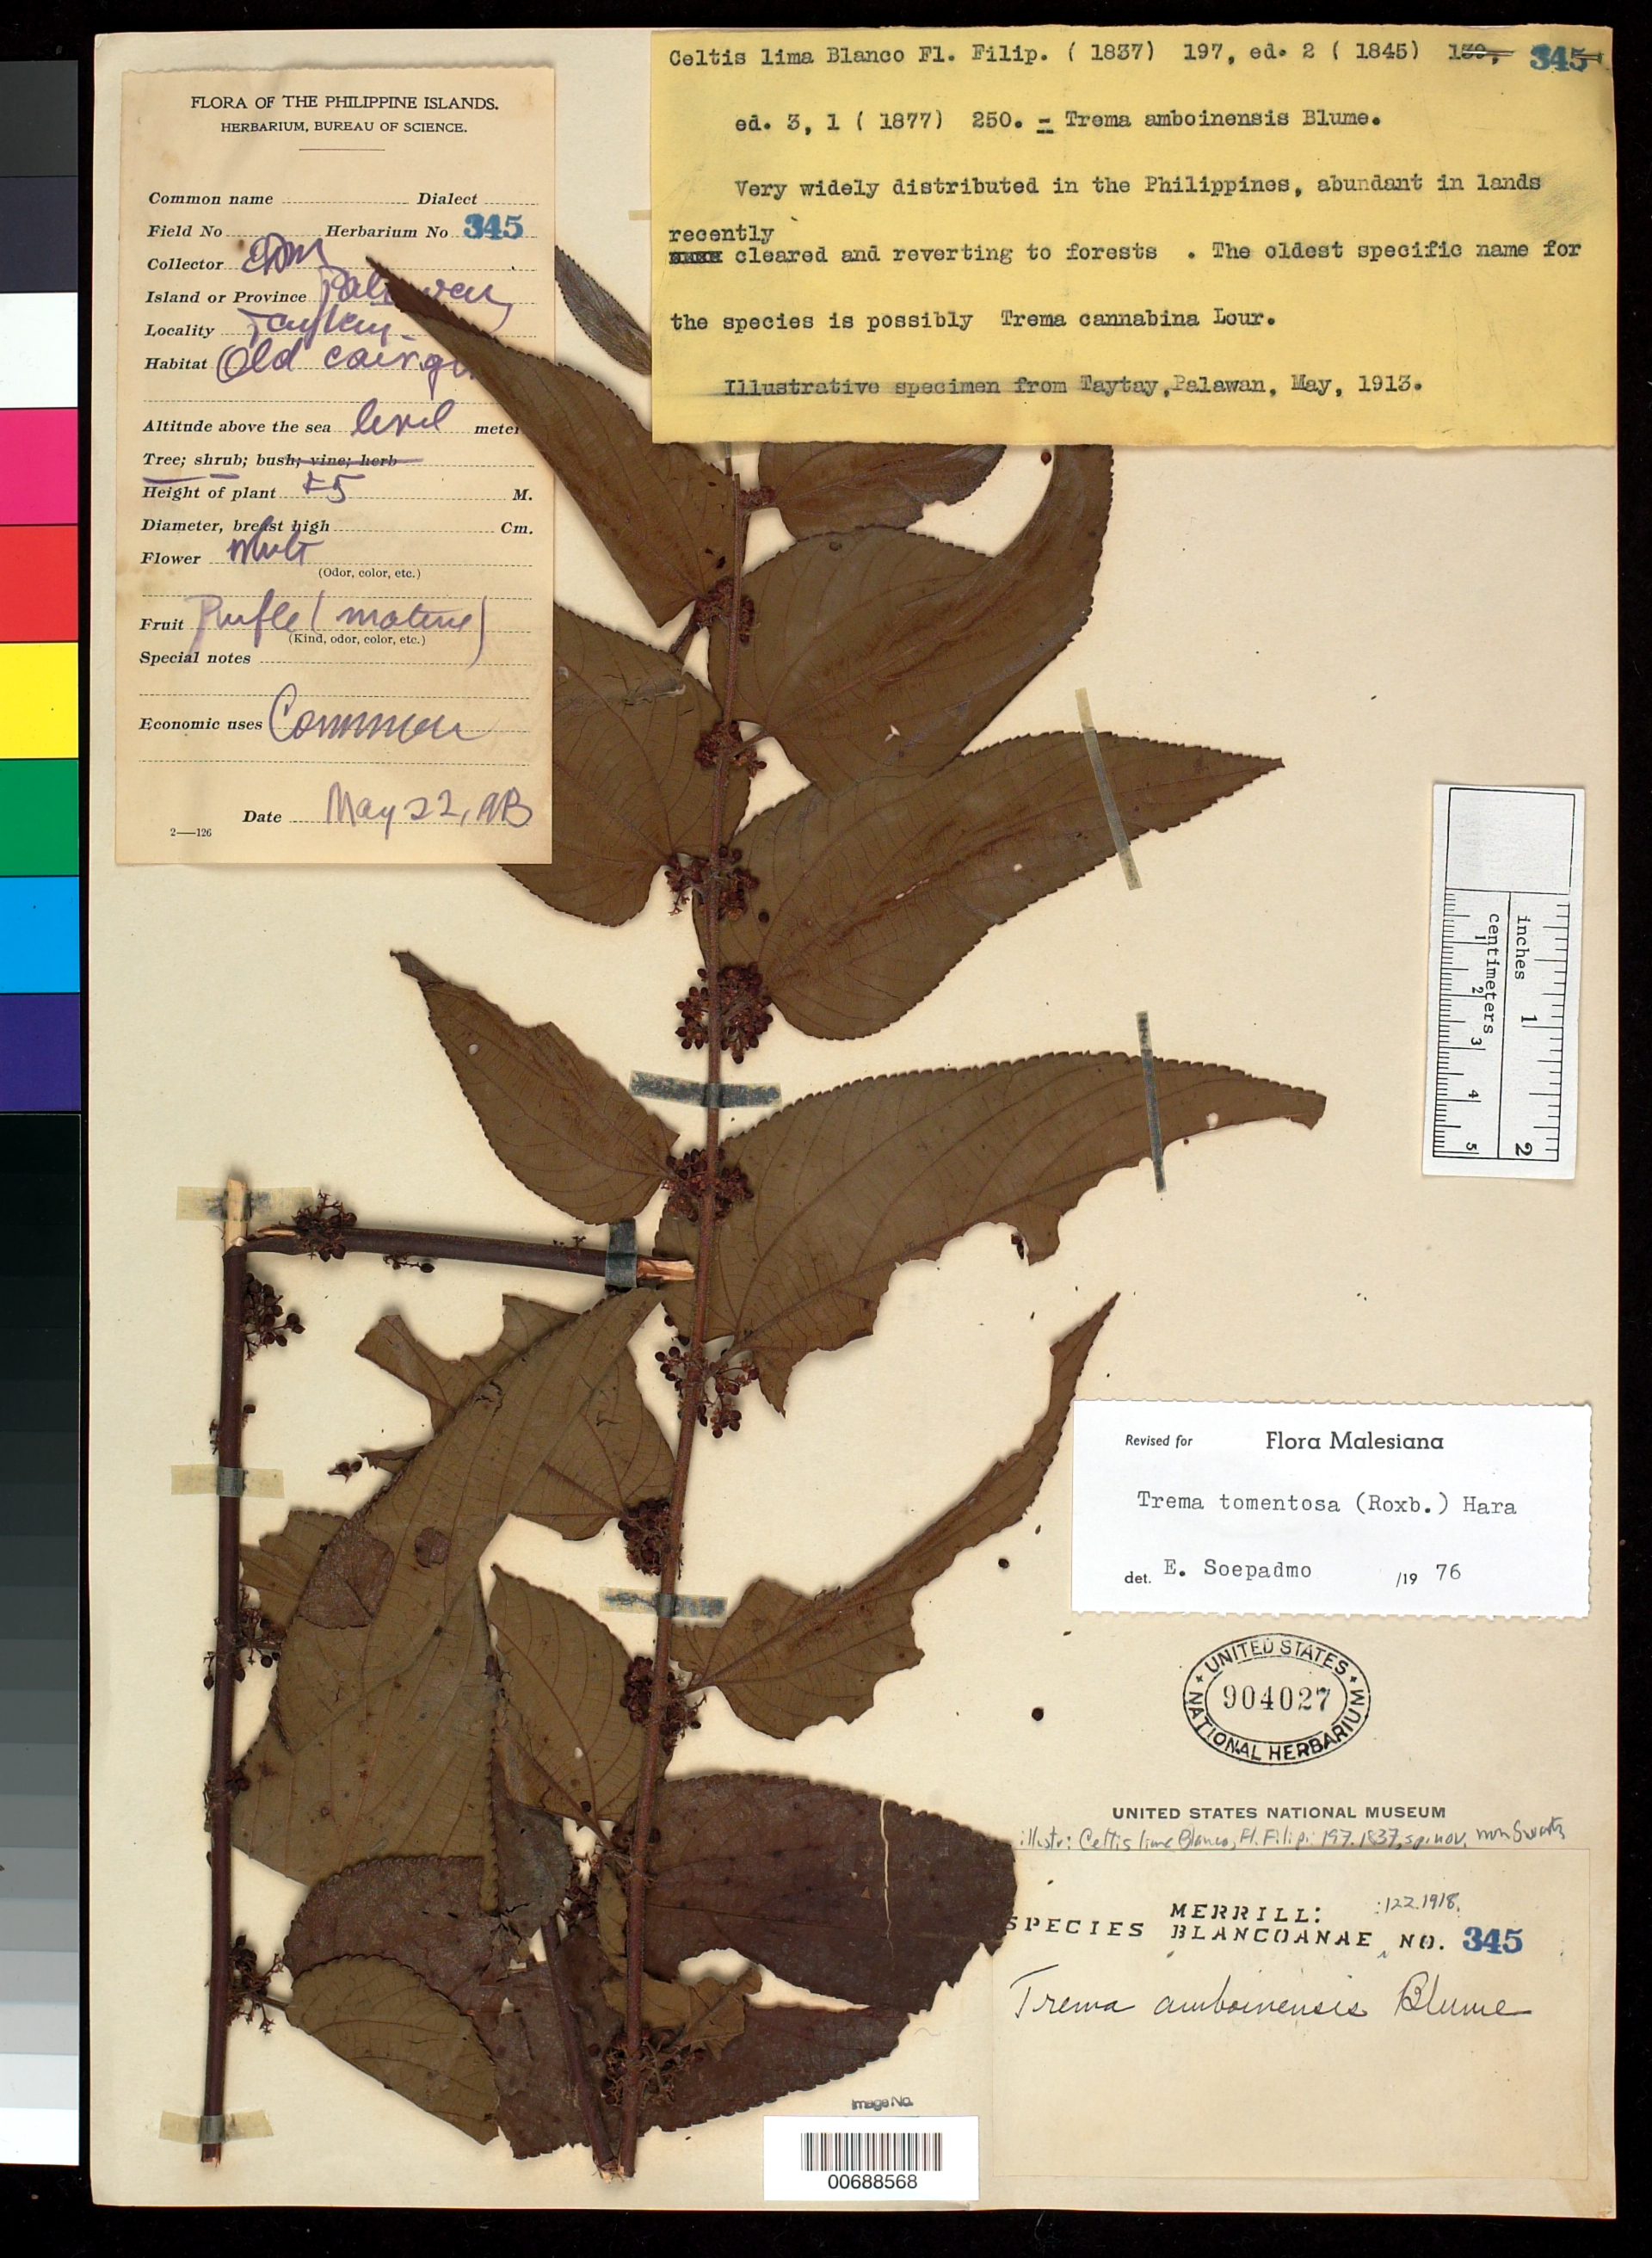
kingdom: Plantae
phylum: Tracheophyta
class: Magnoliopsida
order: Rosales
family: Cannabaceae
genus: Trema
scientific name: Trema orientale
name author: (L.) Blume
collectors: E. D. Merrill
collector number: Sp. Blancoan. 0345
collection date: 1913-05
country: Philippines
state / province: Mimaropa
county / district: Palawan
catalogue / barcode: US 904027